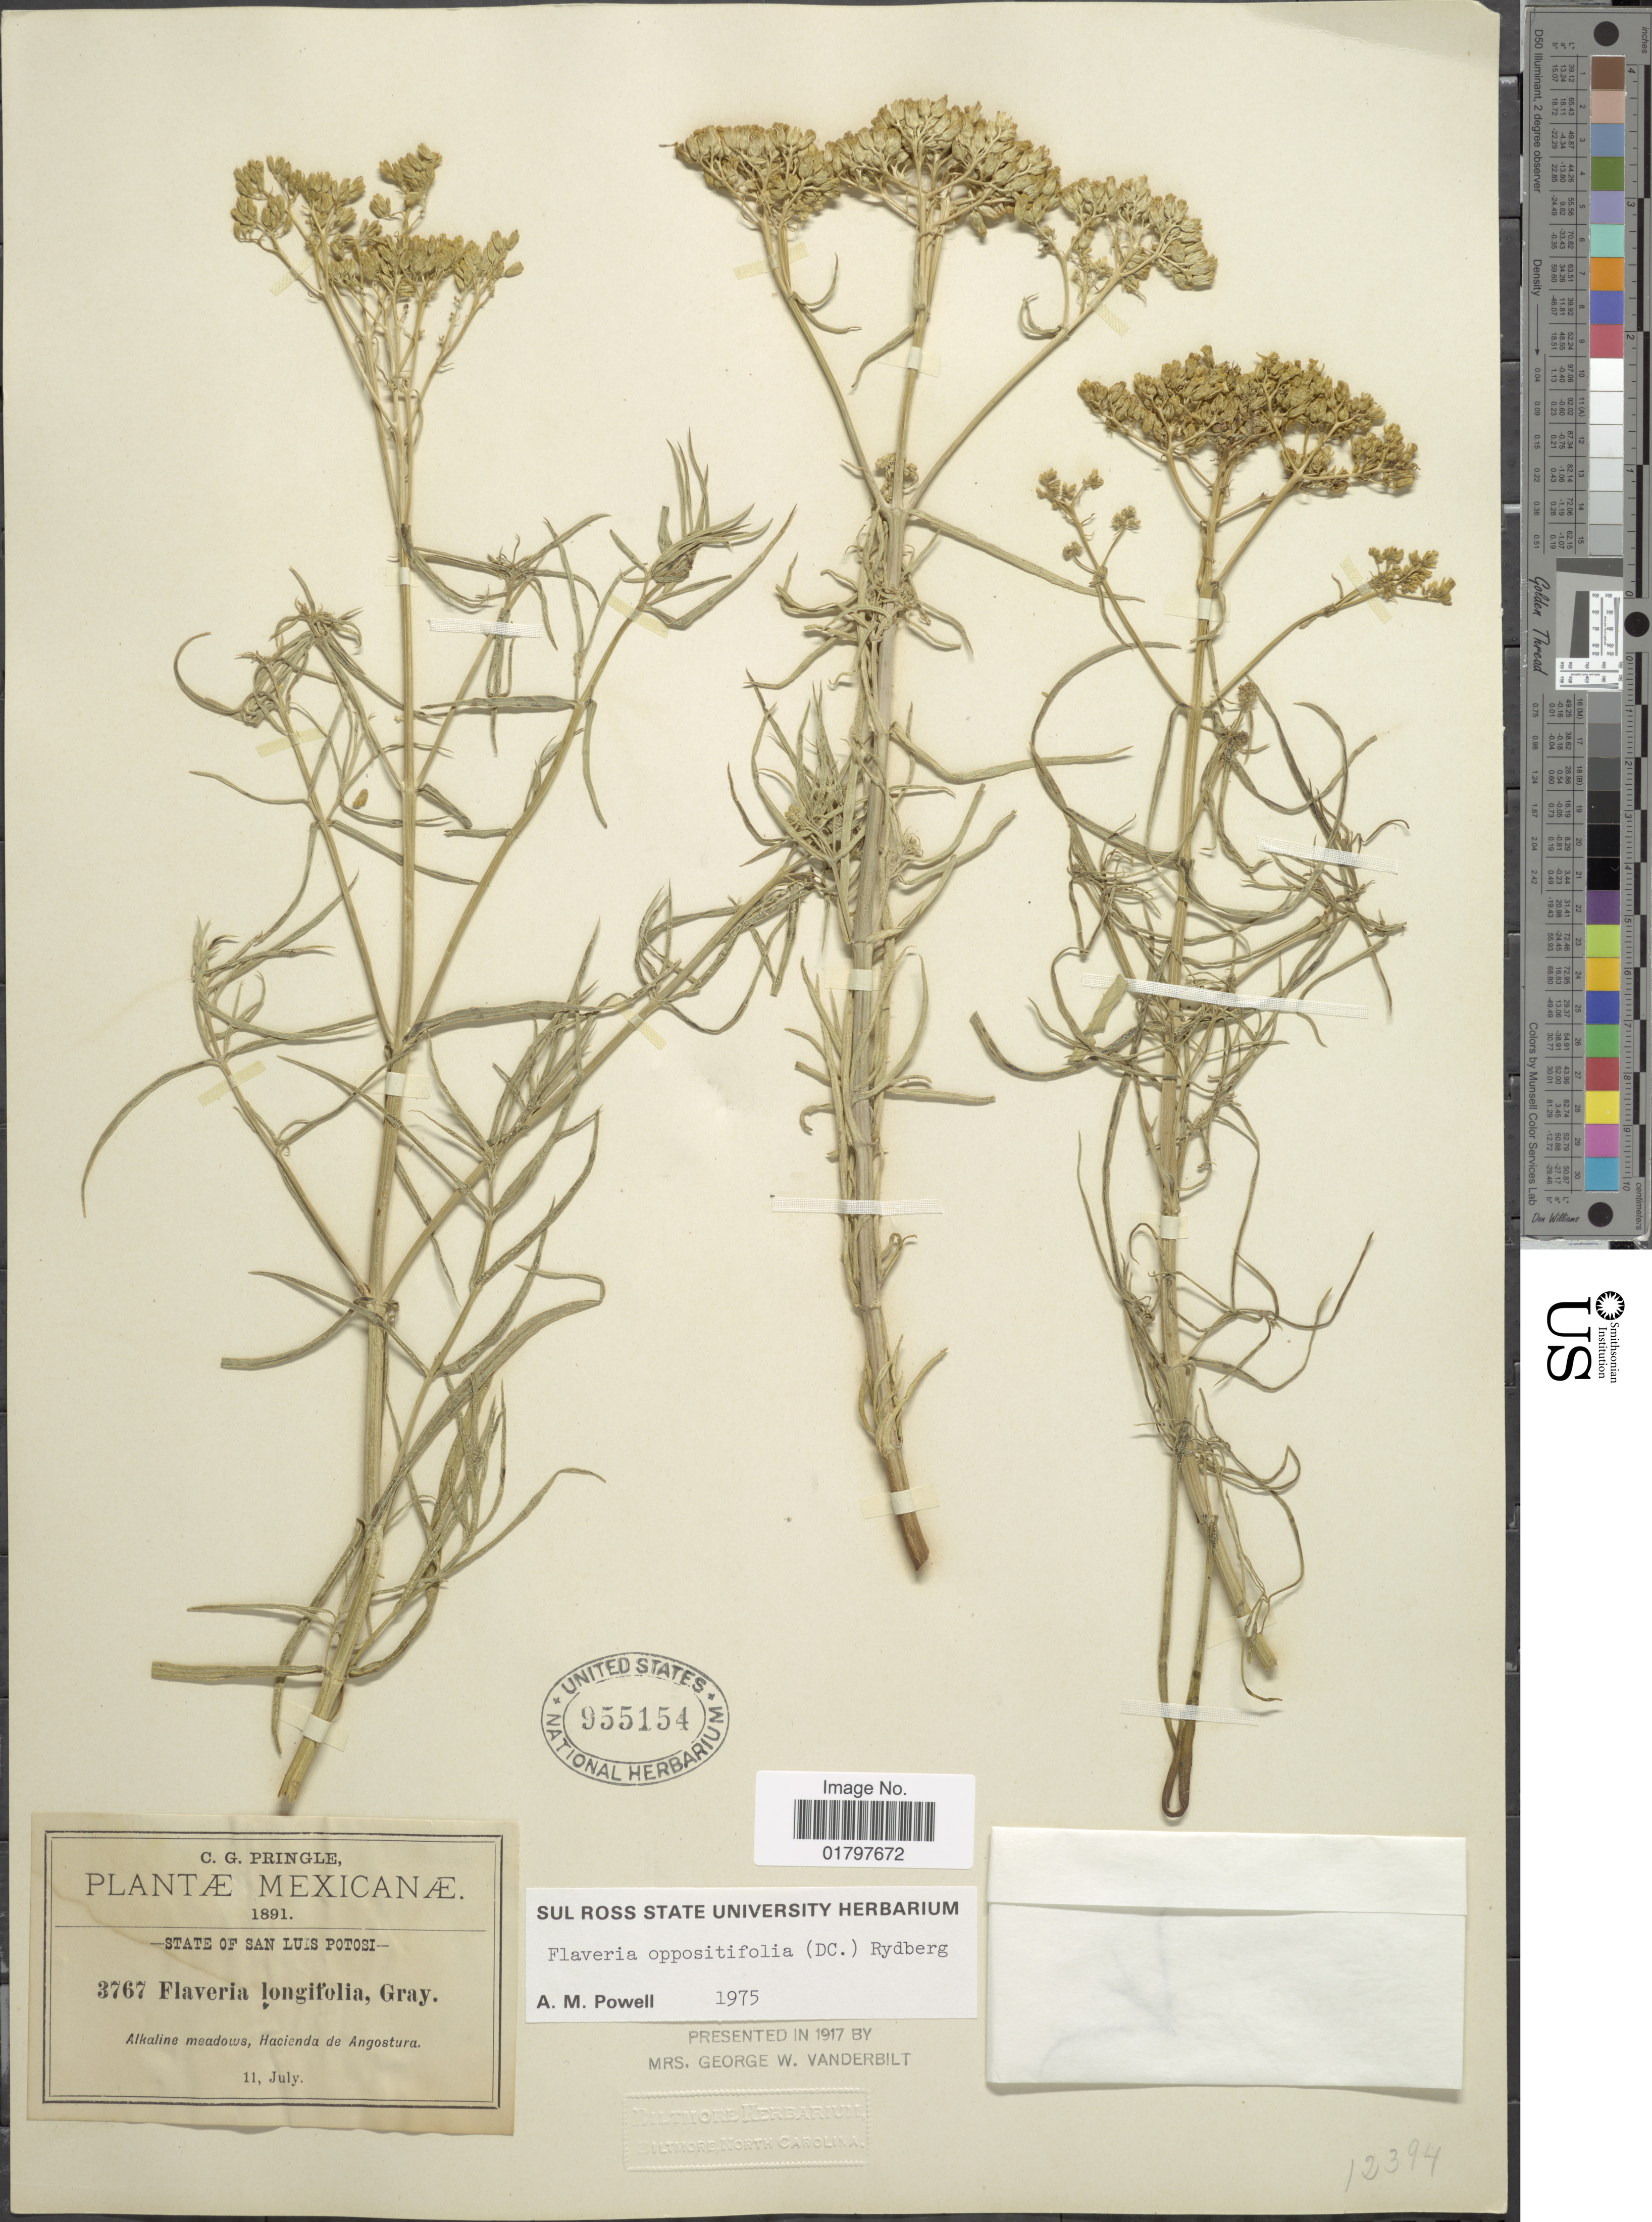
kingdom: Plantae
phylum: Tracheophyta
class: Magnoliopsida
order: Asterales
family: Asteraceae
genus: Flaveria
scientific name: Flaveria oppositifolia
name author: Rydb.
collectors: C. G. Pringle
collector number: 3767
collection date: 1891-07-11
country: Mexico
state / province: San Luis Potosí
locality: State of San Luis Potosi. Alkaline meadows, Hacienda de Angostura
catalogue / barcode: US 955154